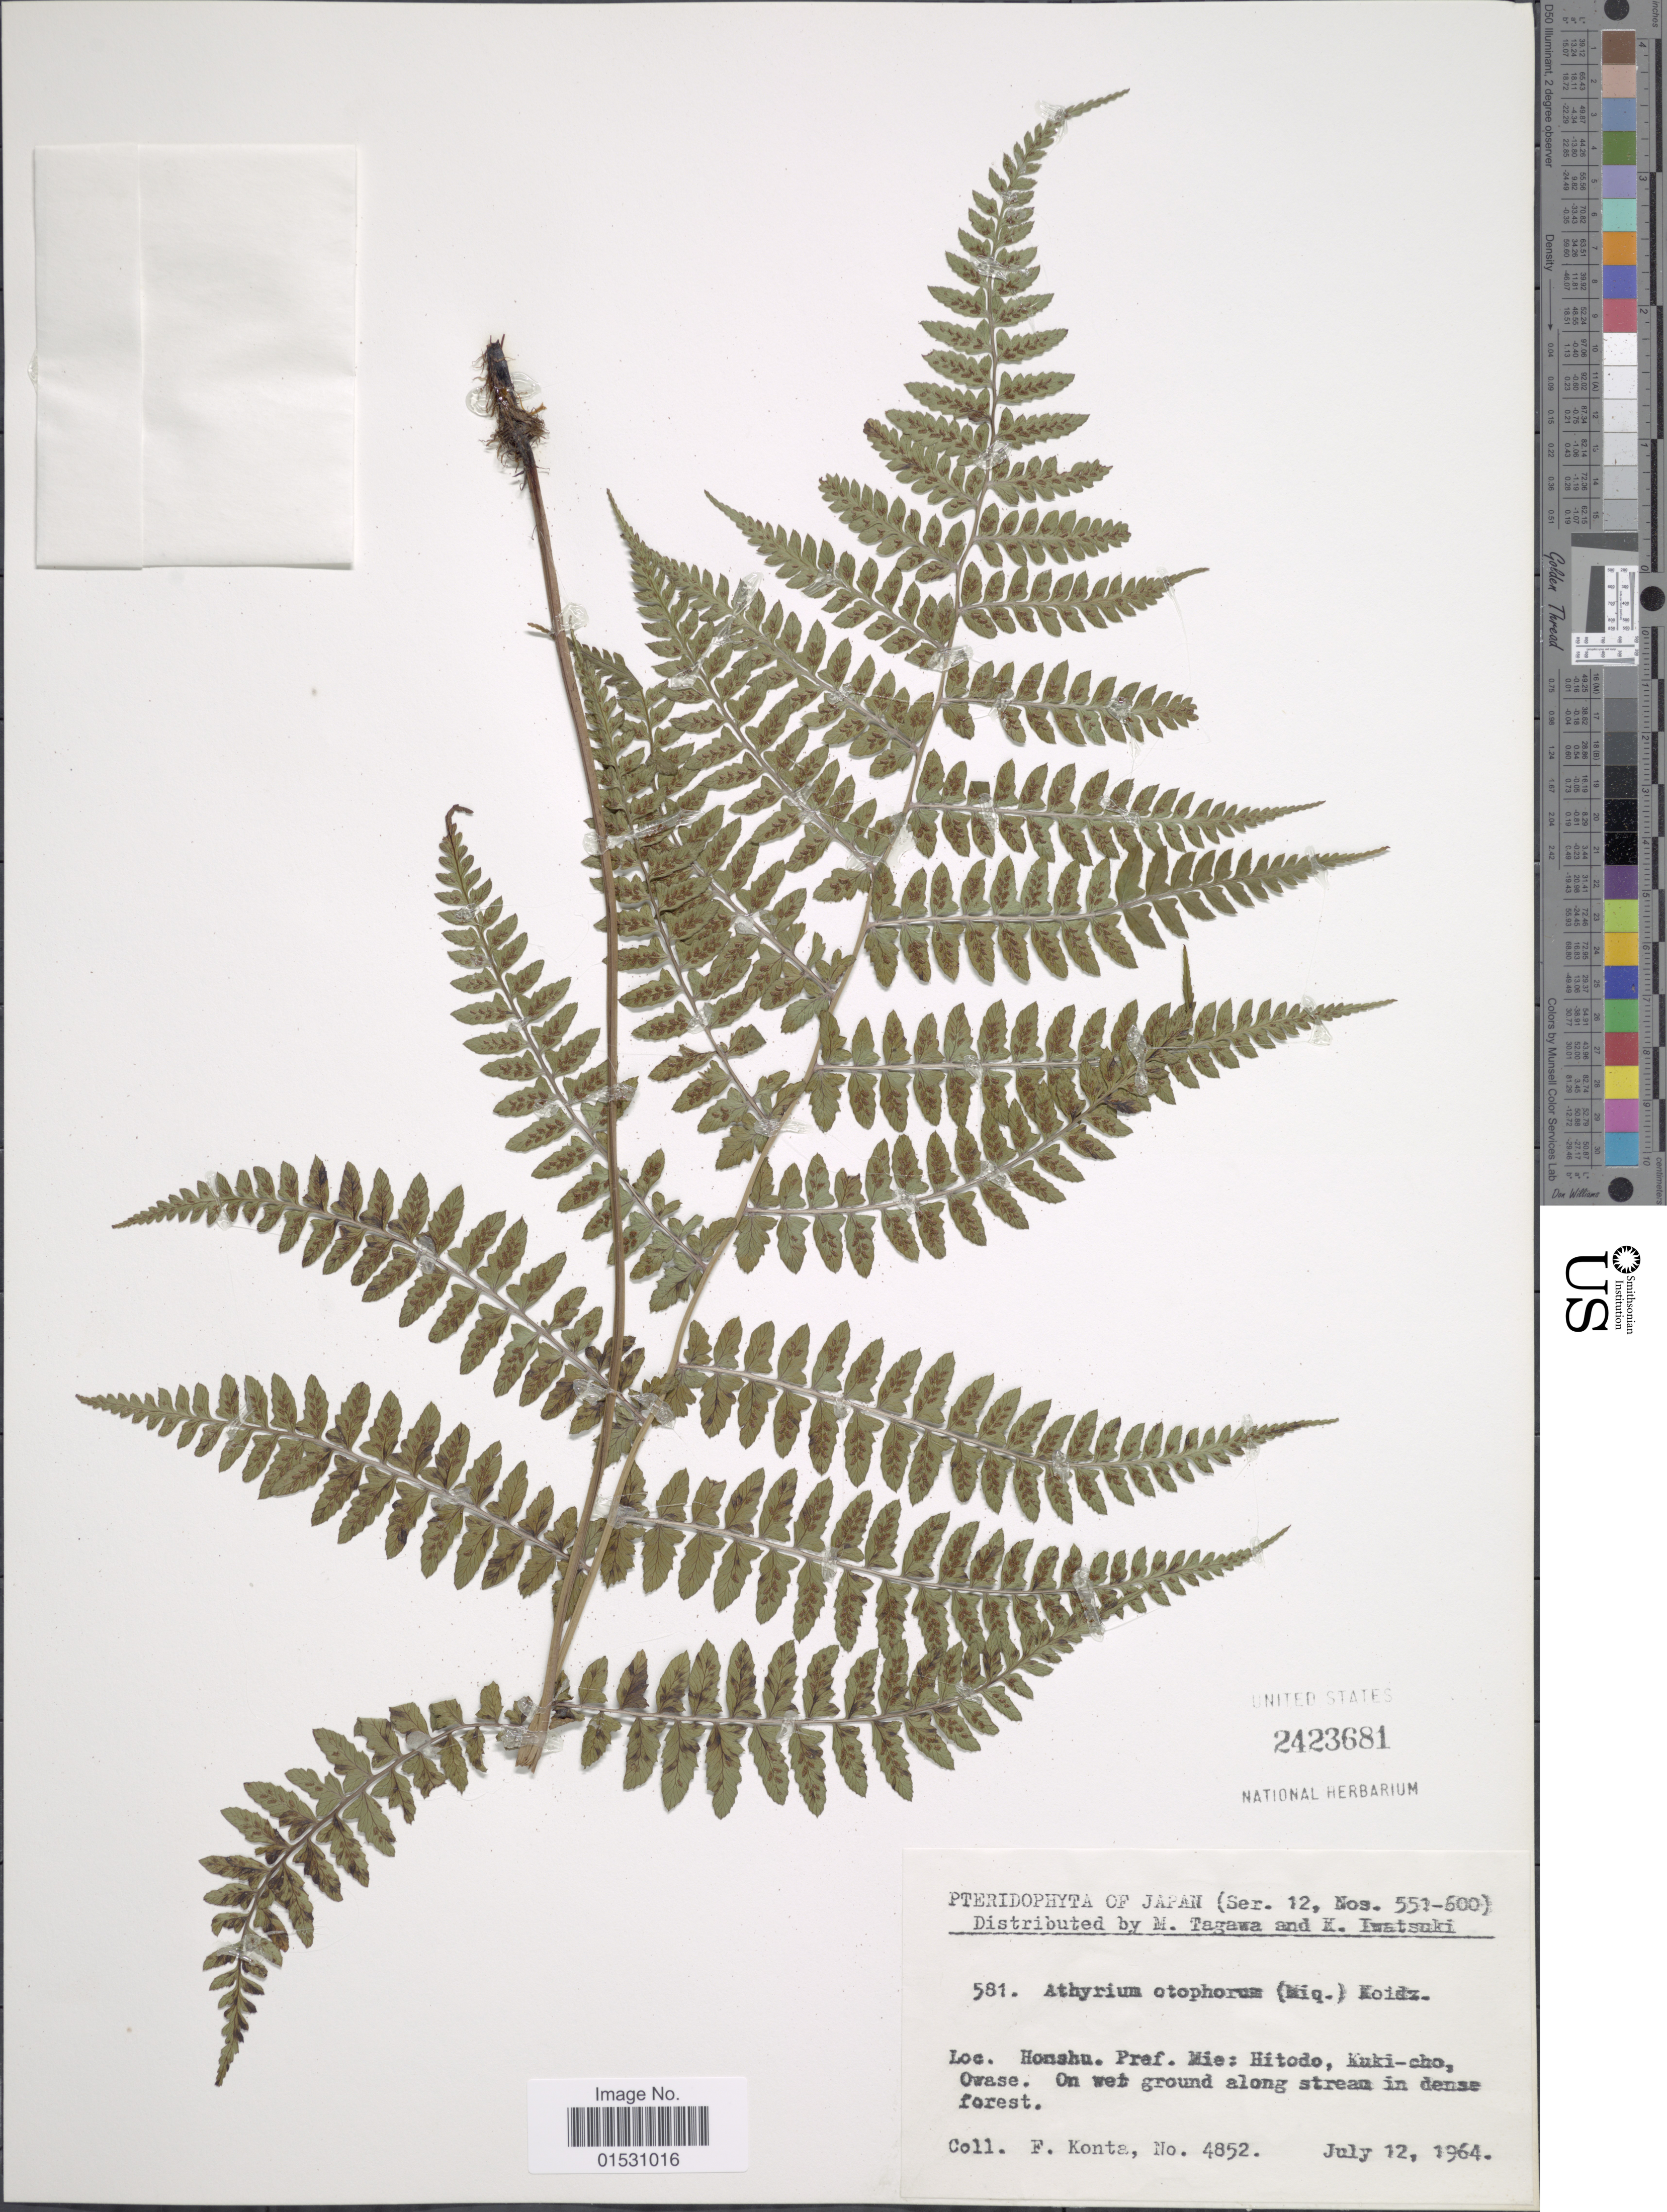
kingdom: Plantae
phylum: Tracheophyta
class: Polypodiopsida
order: Polypodiales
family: Athyriaceae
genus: Athyrium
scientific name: Athyrium otophorum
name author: (Miq.) Koidz.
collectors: F. Konta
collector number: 4852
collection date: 1964-07-12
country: Japan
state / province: Mie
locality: Honshu. Pref. Mie: Hitodo, Kuki-cho, Owase.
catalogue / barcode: US 2423681